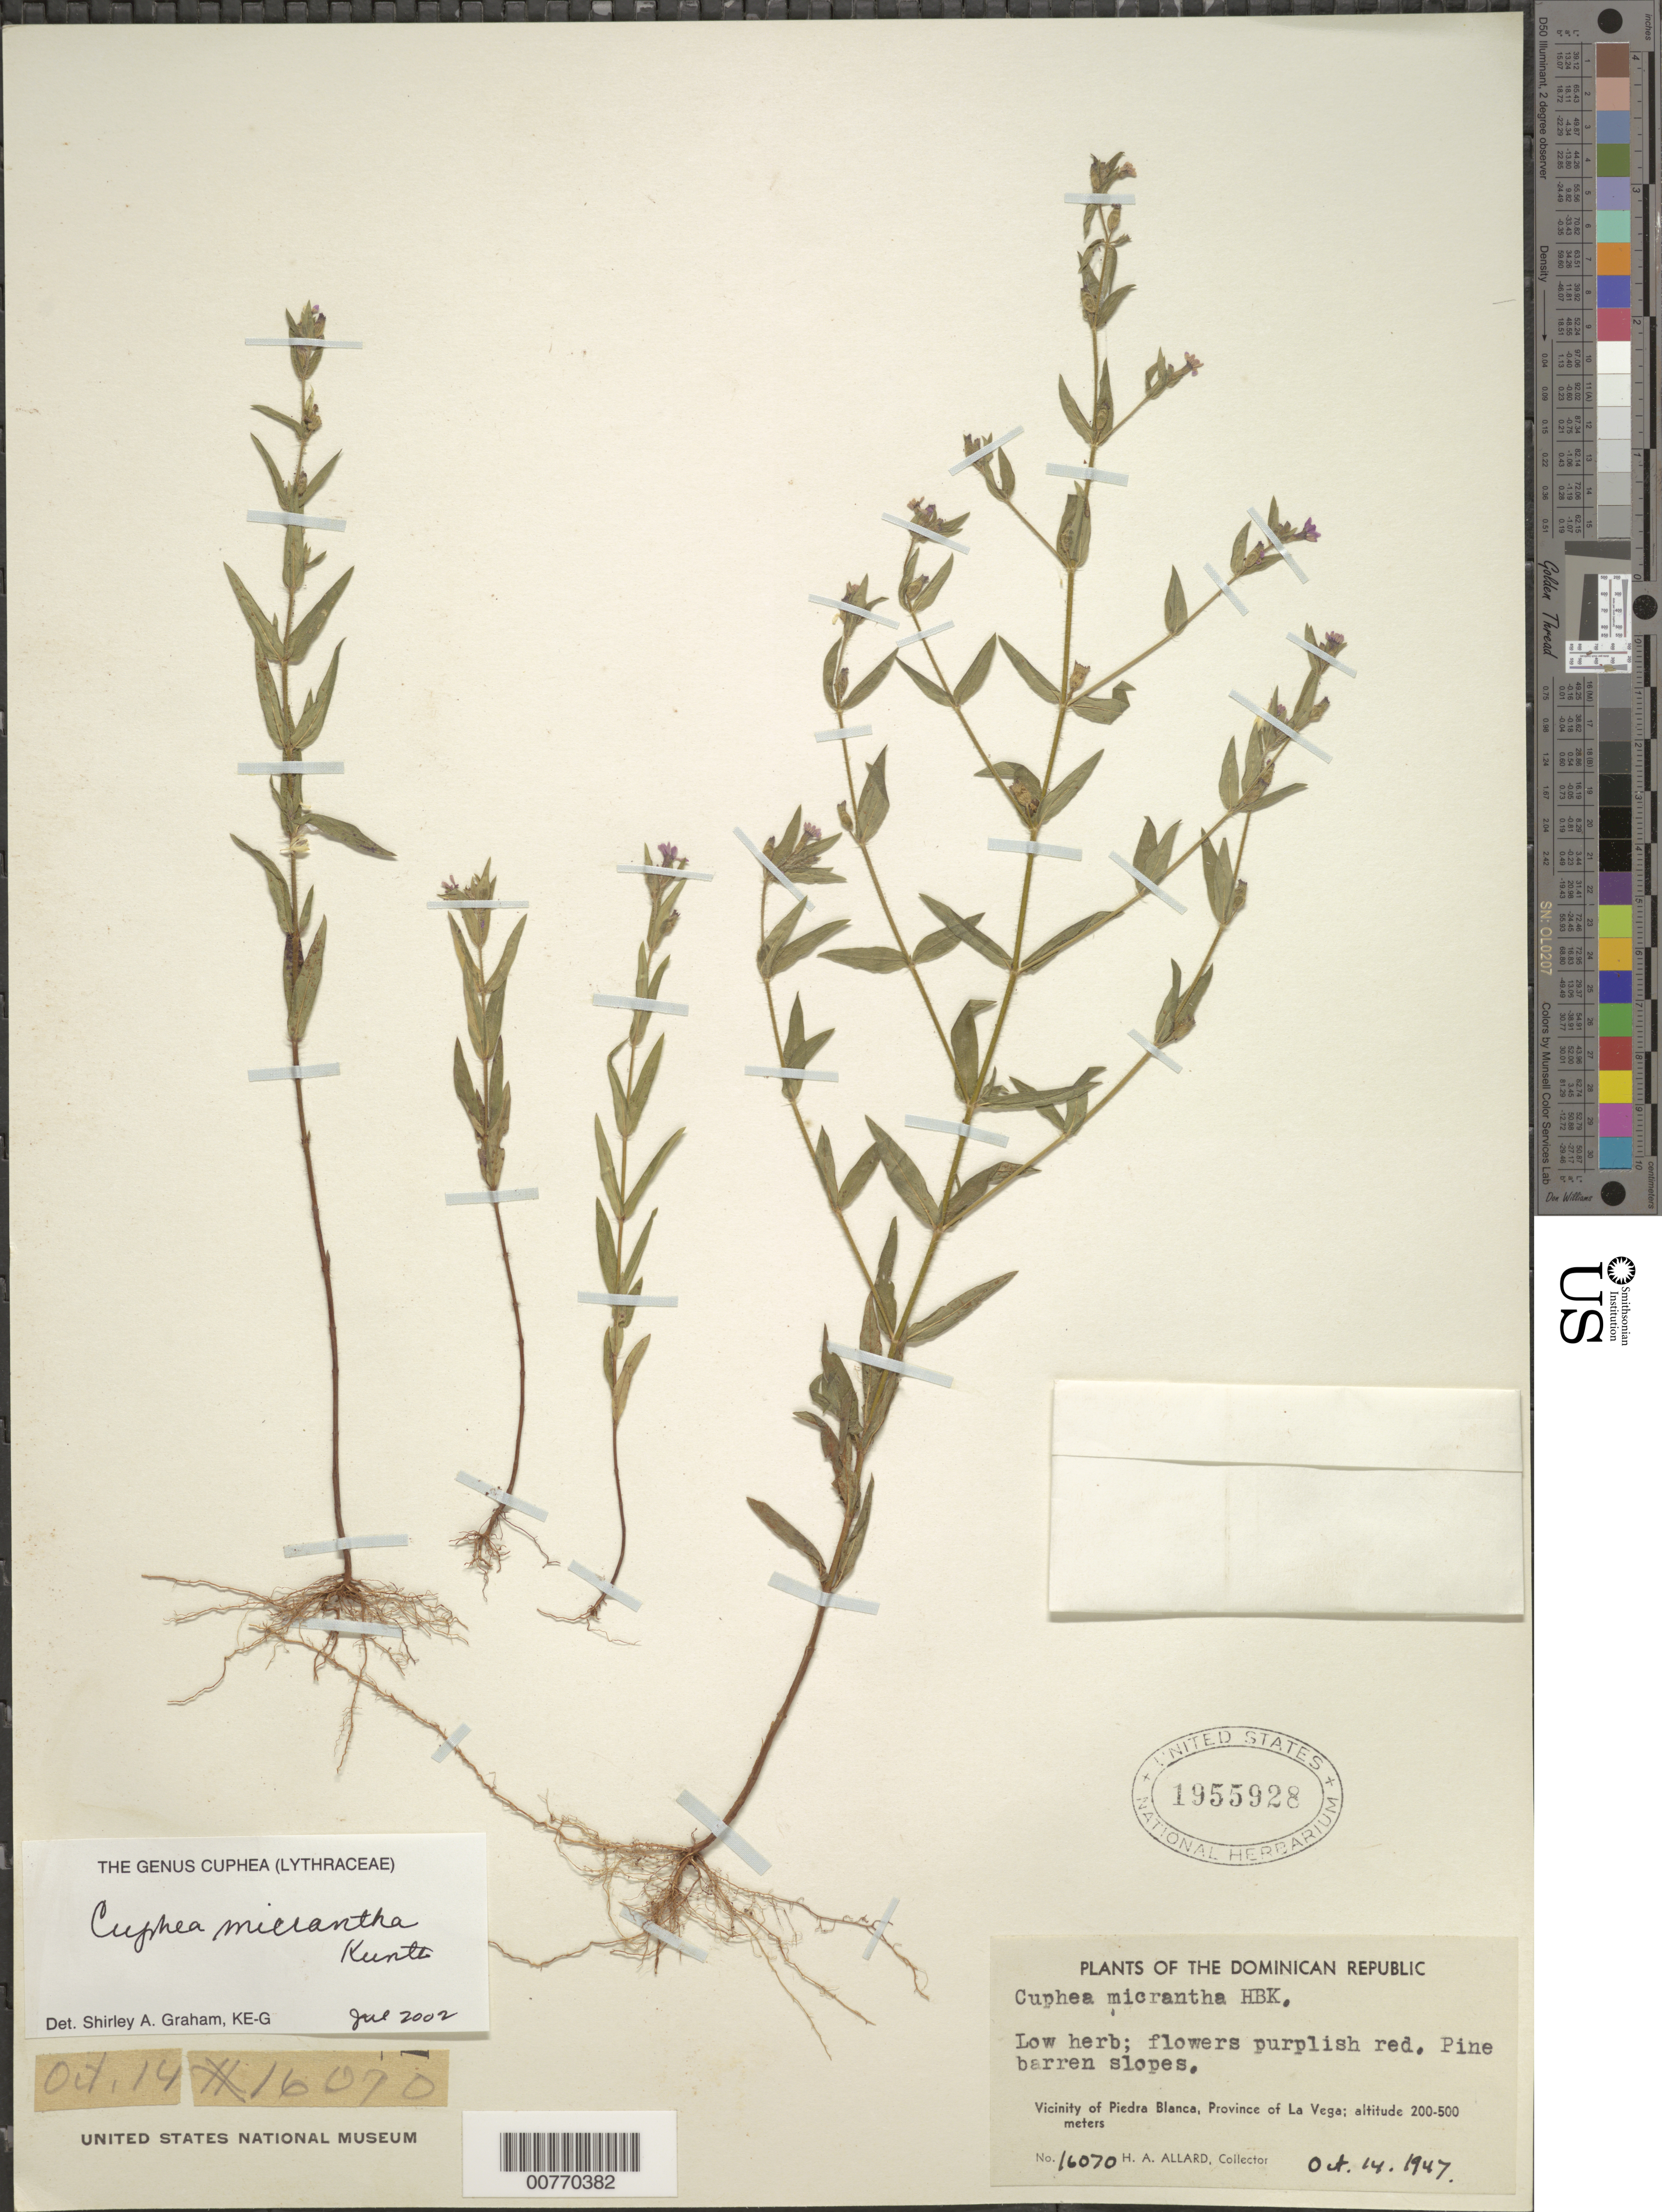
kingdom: Plantae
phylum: Tracheophyta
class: Magnoliopsida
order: Myrtales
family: Lythraceae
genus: Cuphea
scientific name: Cuphea micrantha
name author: Kunth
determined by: Graham, Shirley Ann Tousch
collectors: H. A. Allard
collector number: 16070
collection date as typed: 14 Oct 1947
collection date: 1947-10-14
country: Dominican Republic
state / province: La Vega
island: Hispaniola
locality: Vicinity of Piedra Blanca.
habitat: Pine barren slopes.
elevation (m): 200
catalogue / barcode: US 1955928